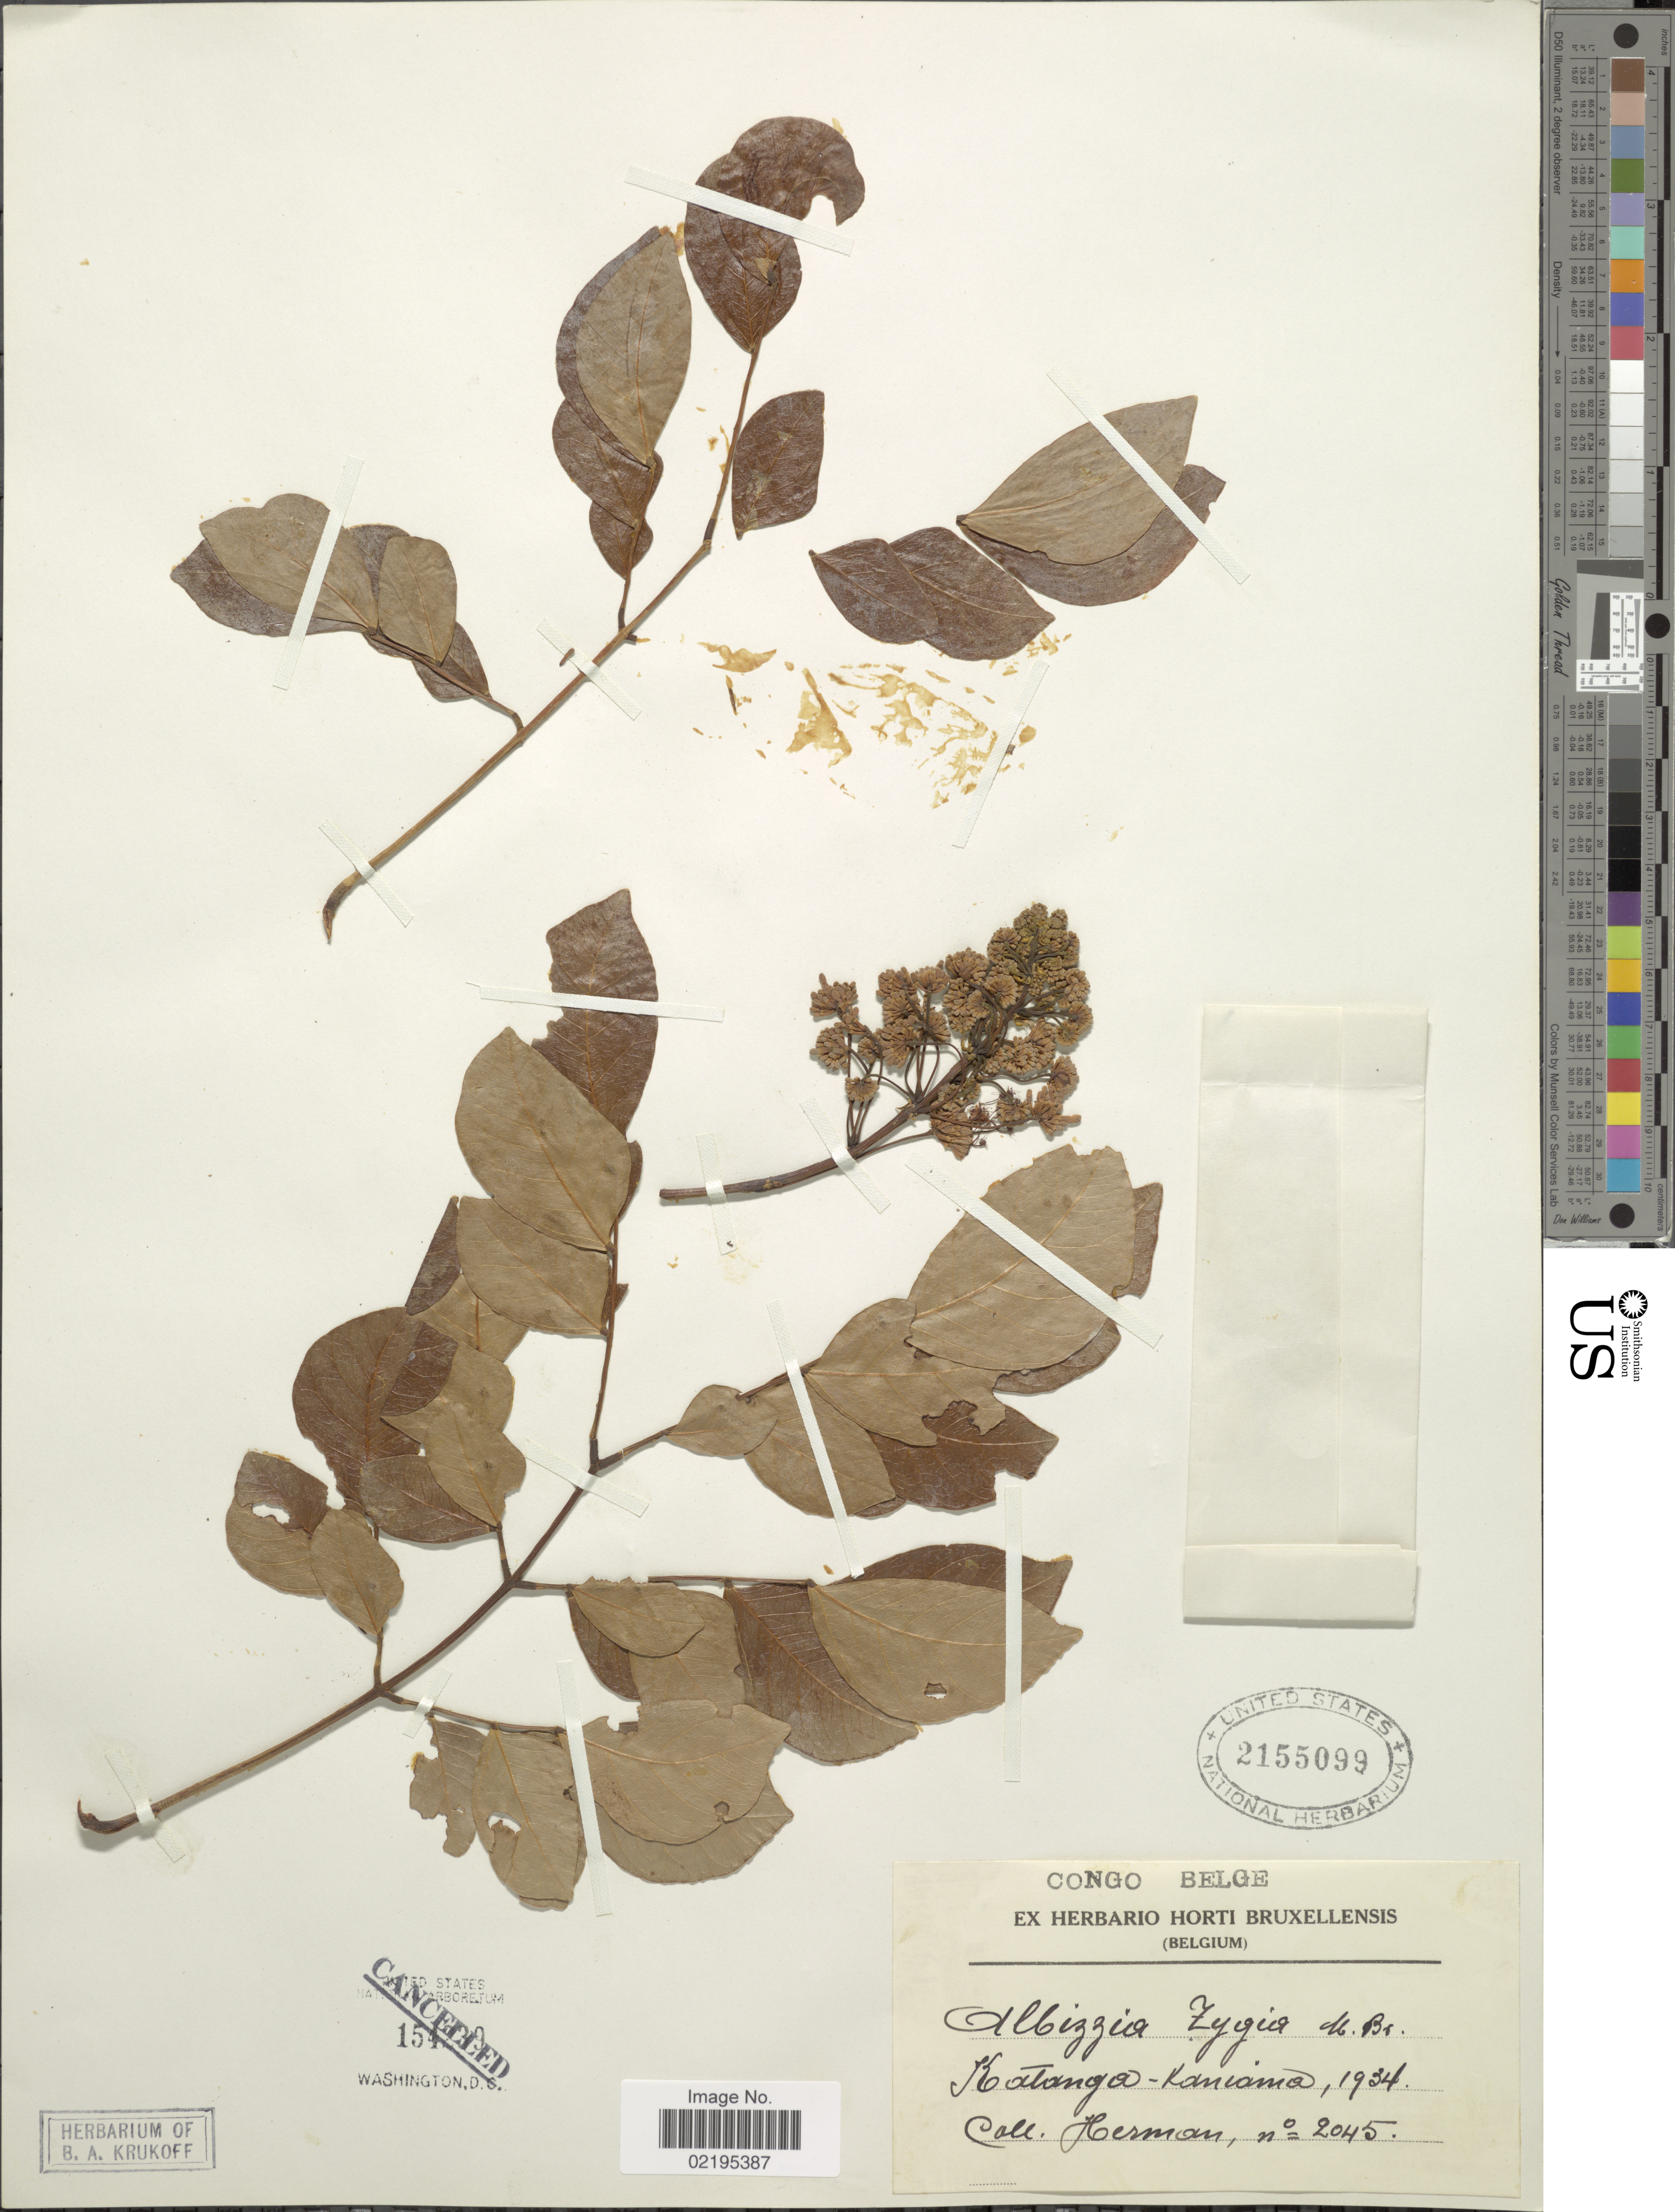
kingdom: Plantae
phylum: Tracheophyta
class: Magnoliopsida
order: Fabales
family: Fabaceae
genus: Albizia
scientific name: Albizia zygia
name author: (DC.) J.F. Macbr.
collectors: -. Herman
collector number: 2045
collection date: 1934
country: Congo, Democratic Republic of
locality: Congo Belge, Katanga - Kaniama.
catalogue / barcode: US 2155099